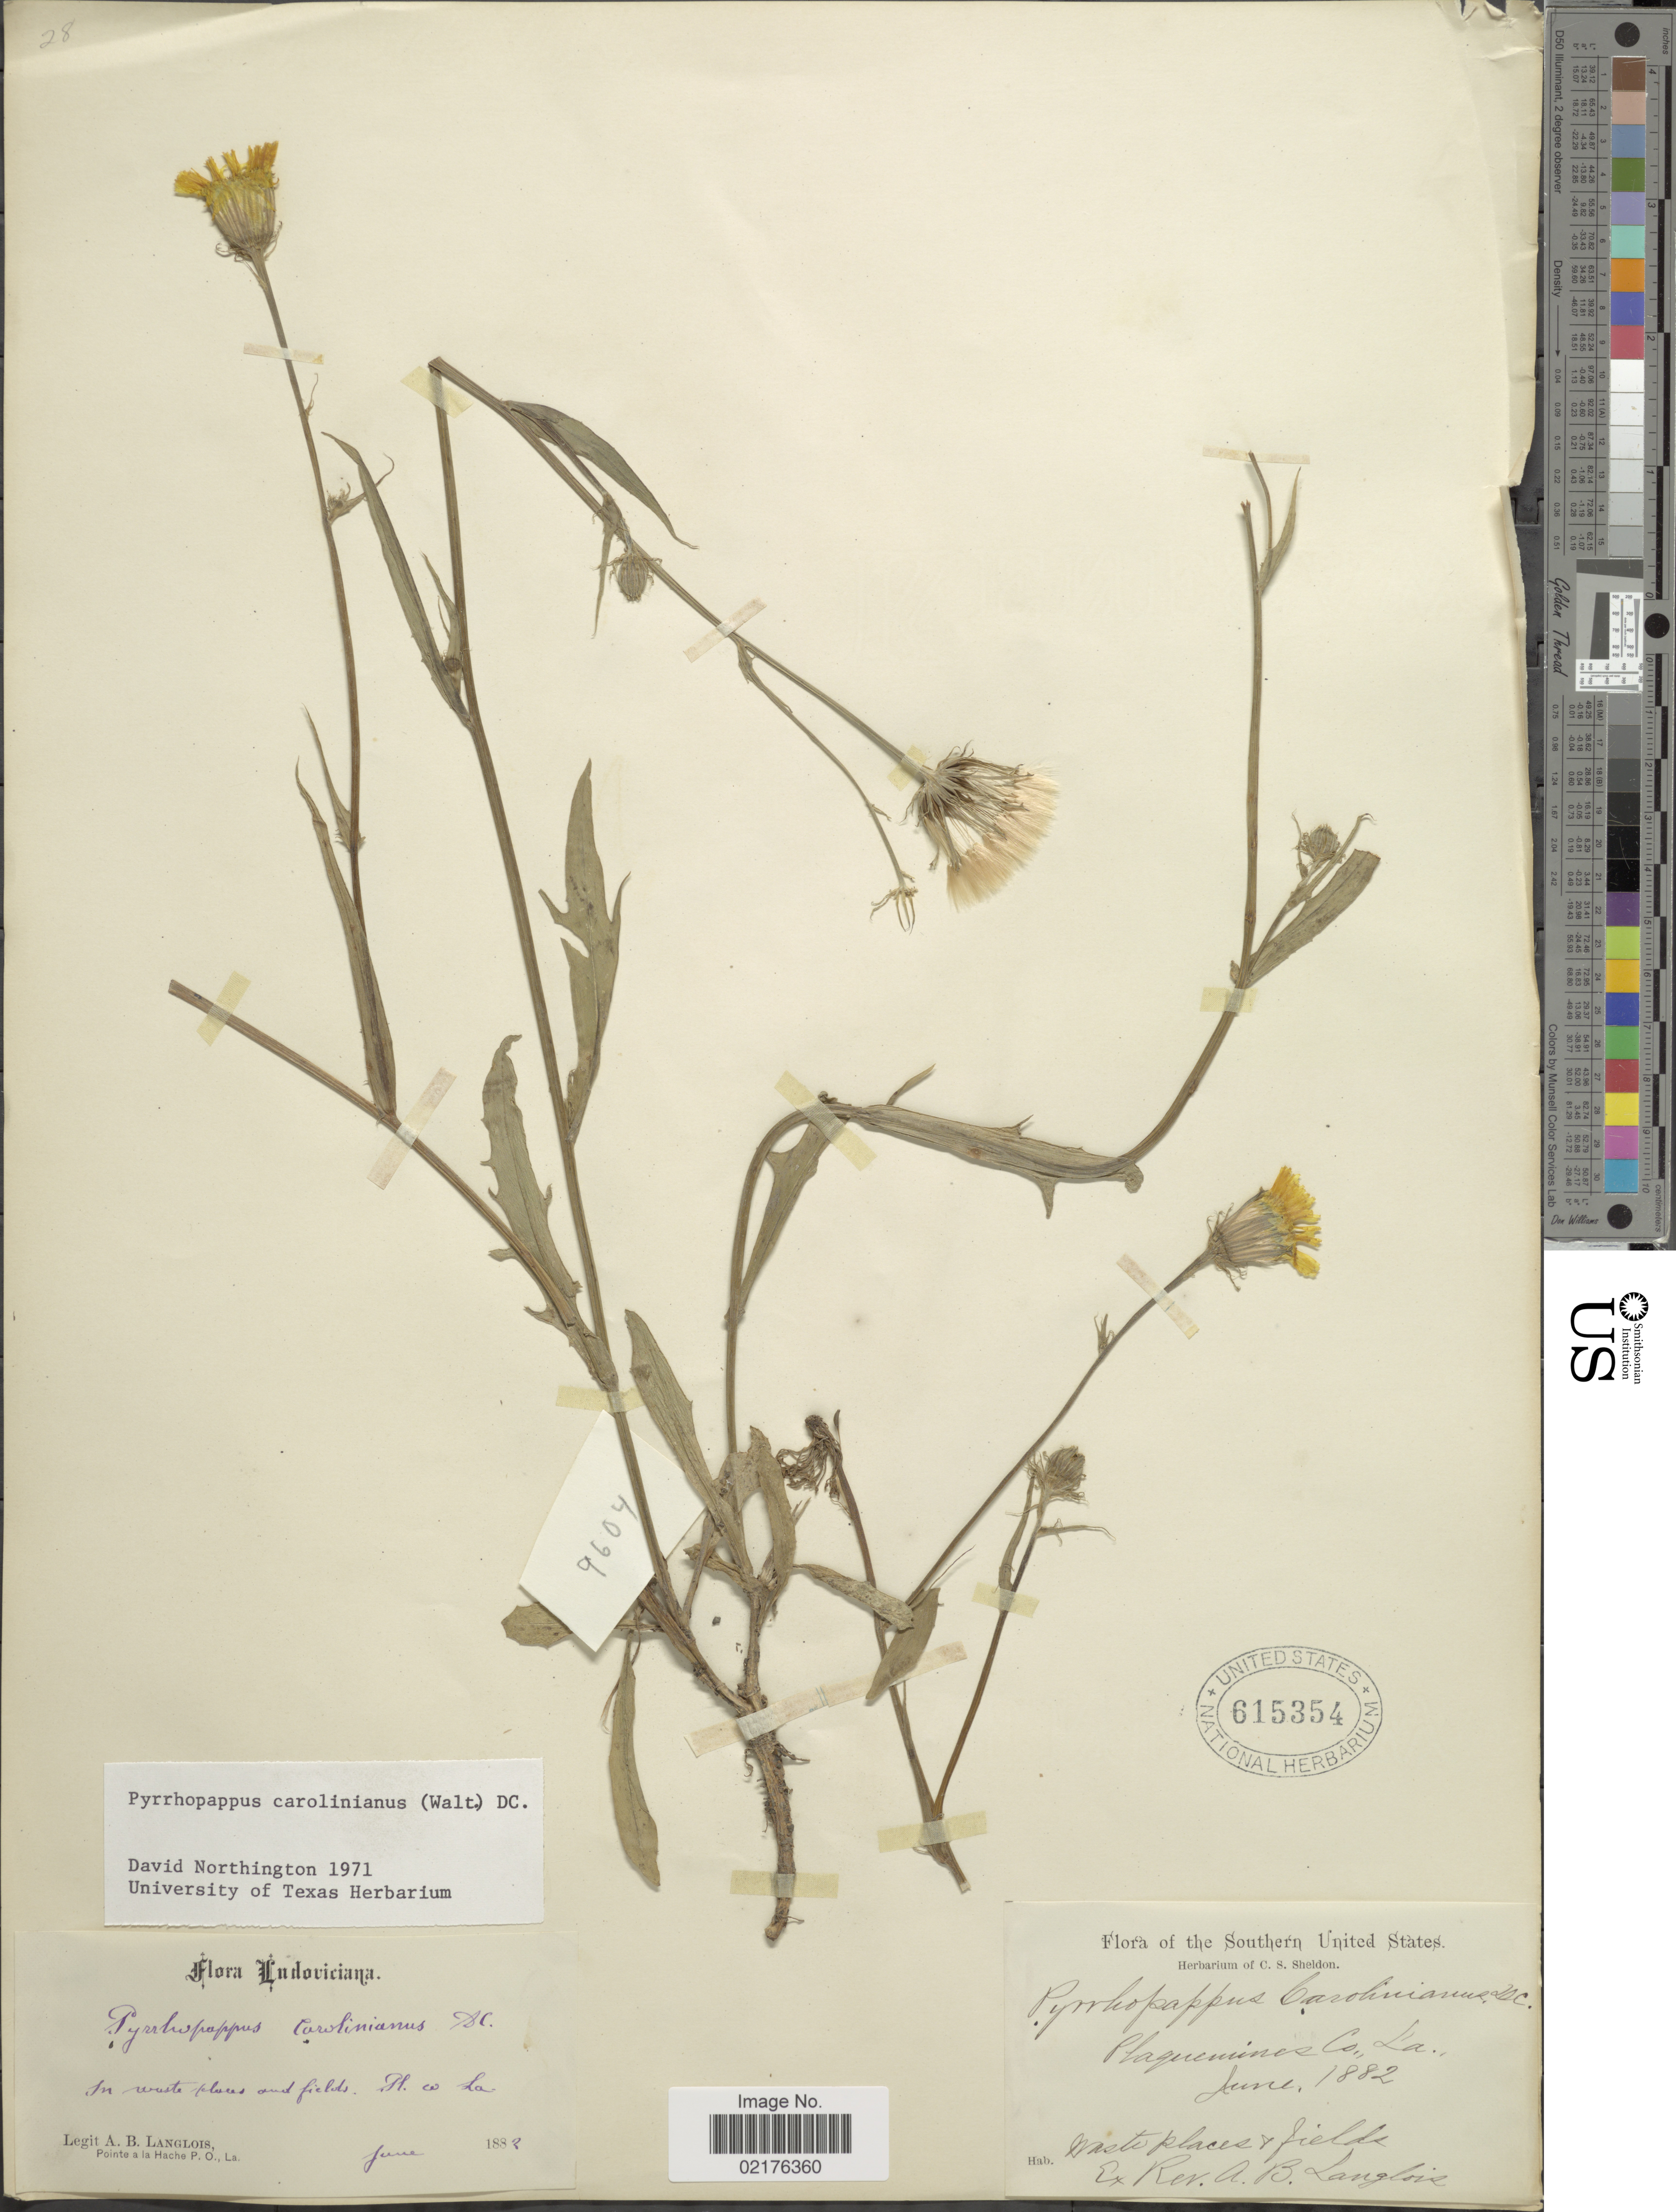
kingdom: Plantae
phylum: Tracheophyta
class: Magnoliopsida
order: Asterales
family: Asteraceae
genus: Pyrrhopappus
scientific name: Pyrrhopappus carolinianus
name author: (Walter) DC.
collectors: A. Langlois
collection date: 1882-06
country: United States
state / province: Louisiana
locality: In waste places and fields, Plaquemins Co. La.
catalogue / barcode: US 615354